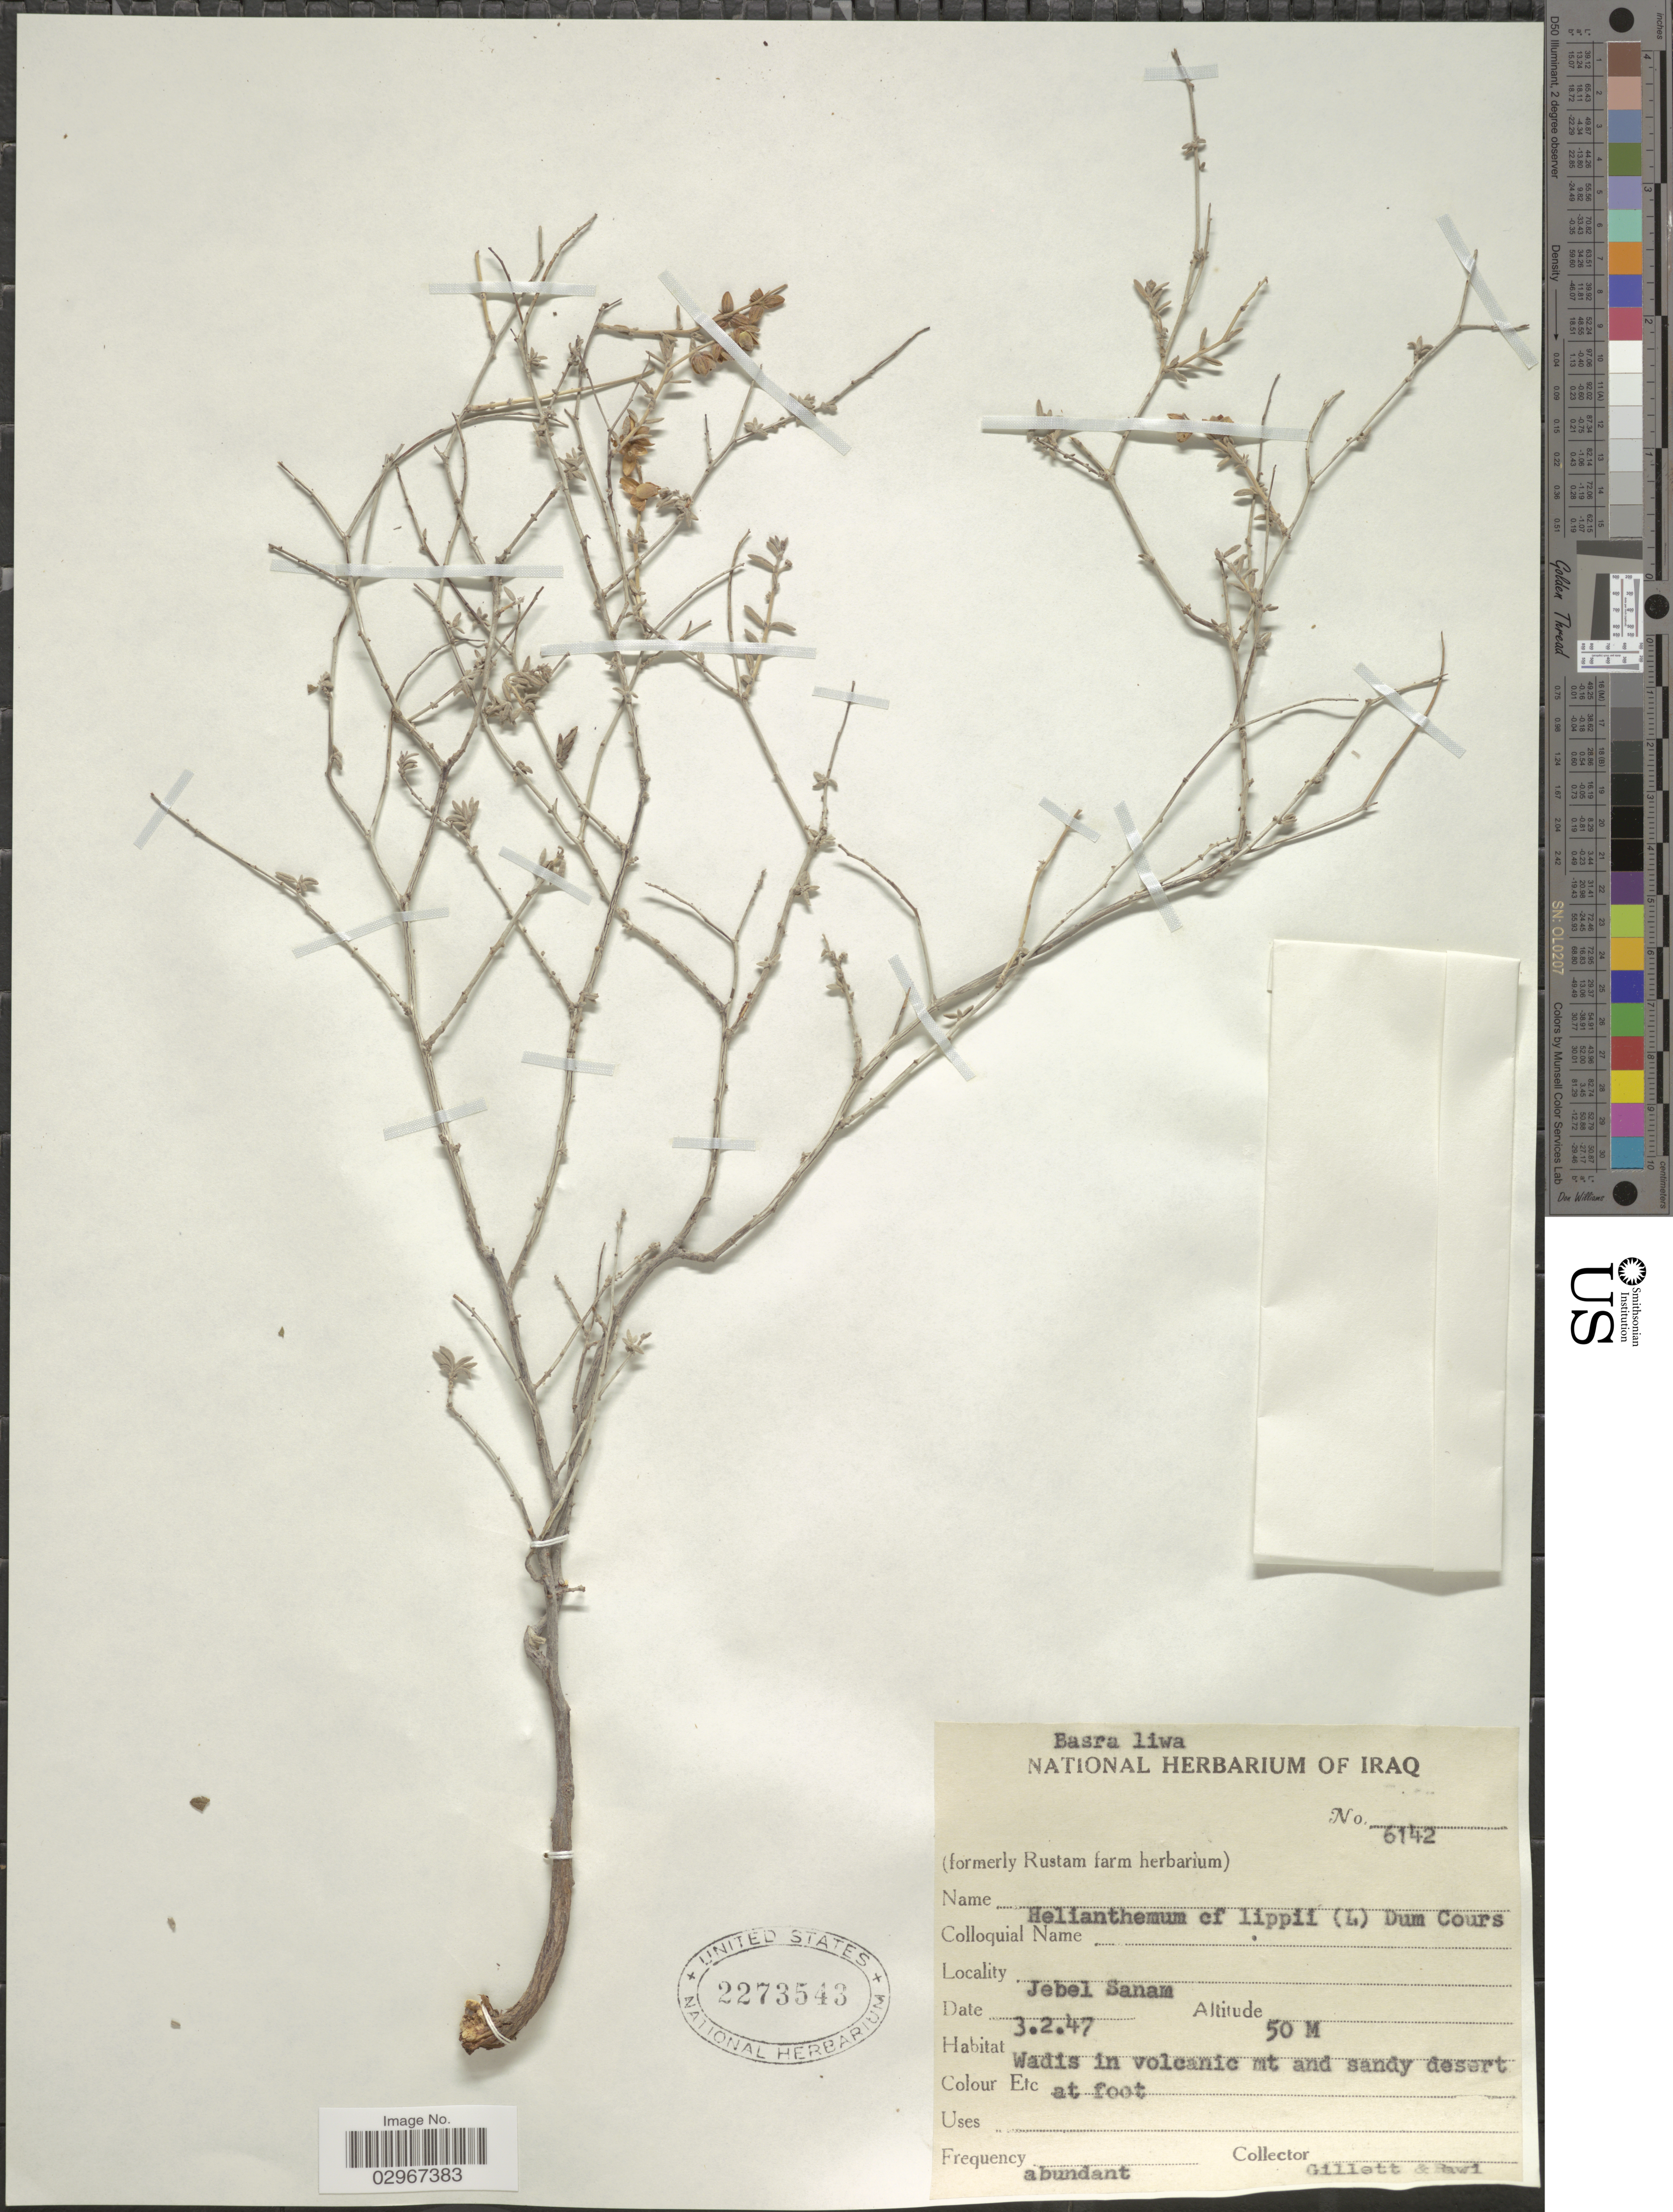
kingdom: Plantae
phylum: Tracheophyta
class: Magnoliopsida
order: Malvales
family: Cistaceae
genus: Helianthemum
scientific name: Helianthemum lippii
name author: (L.) Dum. Cours.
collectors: Gillett, -- & -. Rawi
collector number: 6142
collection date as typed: Transcribed d/m/y: 3/2/47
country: Iraq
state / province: Al Basrah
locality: Basra liwa. Jebel Sanam.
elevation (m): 50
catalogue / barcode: US 2273543